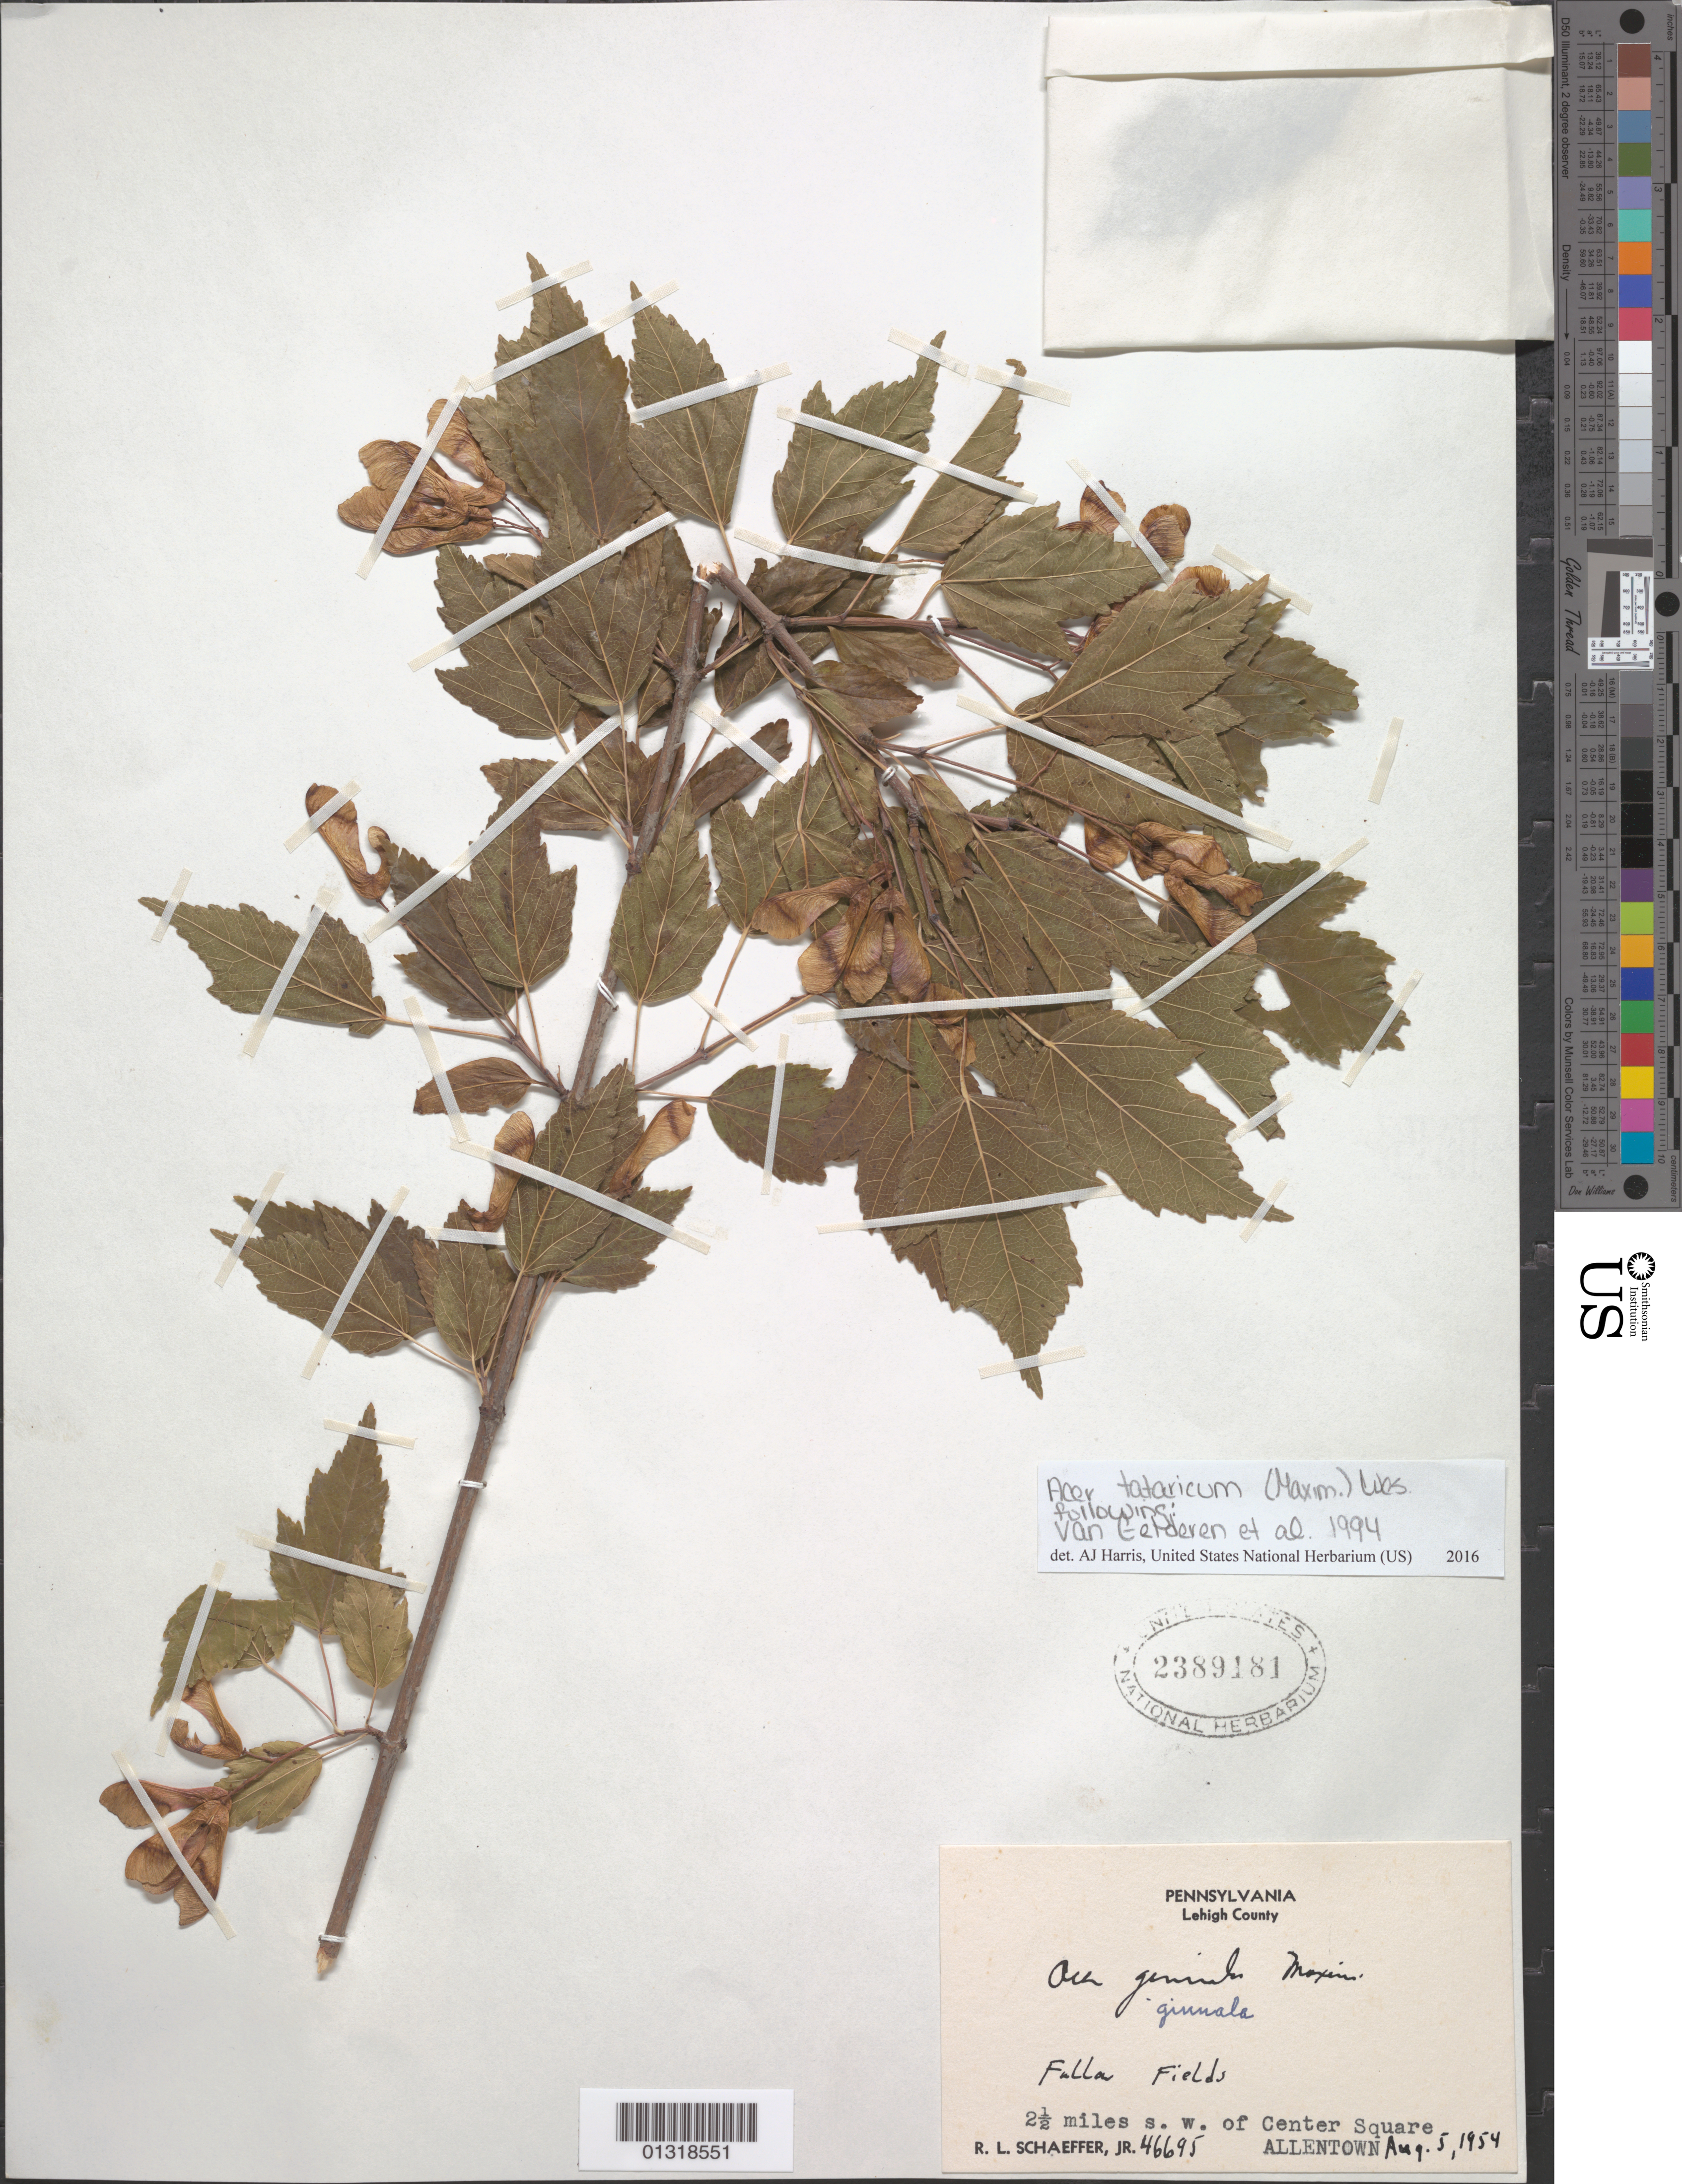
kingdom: Plantae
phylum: Tracheophyta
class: Magnoliopsida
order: Sapindales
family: Sapindaceae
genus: Acer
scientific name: Acer tataricum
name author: L.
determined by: Harris, A. J.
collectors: R. L. Schaeffer Jr.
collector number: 46695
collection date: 1954-08-05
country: United States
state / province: Pennsylvania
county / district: Lehigh County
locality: Lehigh County, Allentown, 2.5 miles SW of Center Square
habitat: Fallow fields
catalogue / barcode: US 2389181